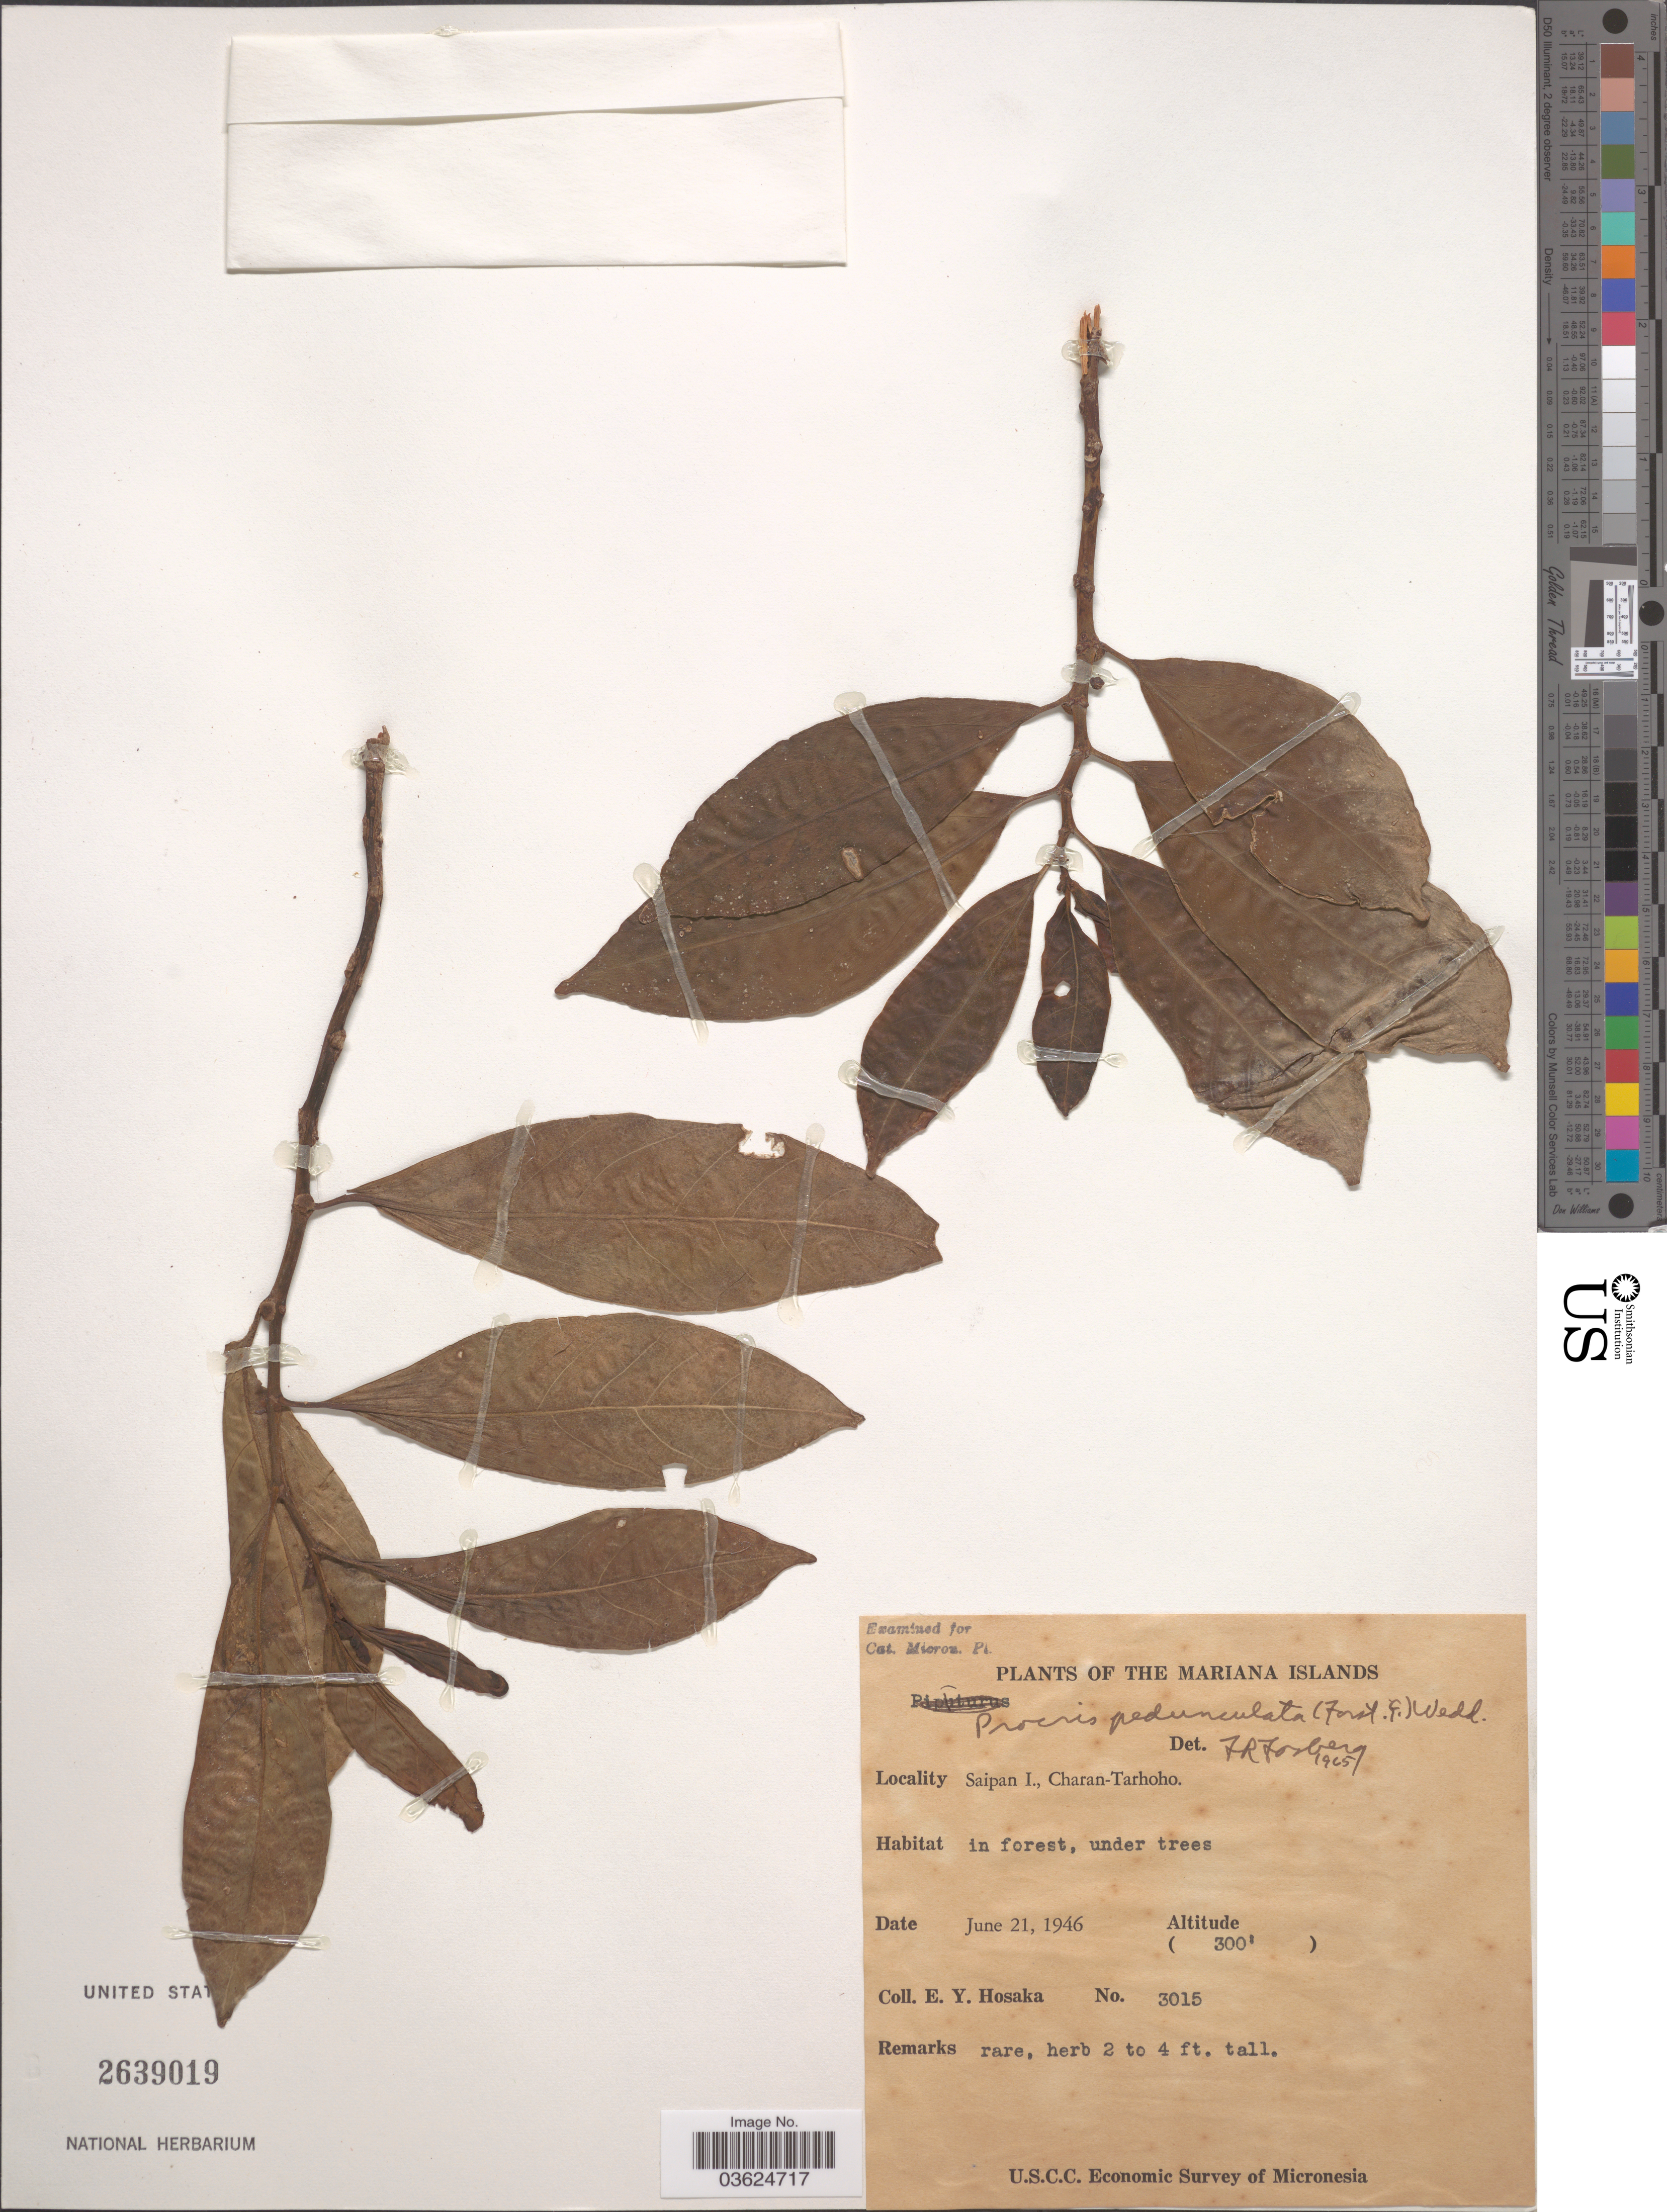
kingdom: Plantae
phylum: Tracheophyta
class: Magnoliopsida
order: Rosales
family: Urticaceae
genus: Procris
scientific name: Procris pedunculata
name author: (J.R. Forst. & G. Forst.) Wedd.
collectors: E. Y. Hosaka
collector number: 3015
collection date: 1946-06-21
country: Northern Mariana Islands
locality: The Mariana Islands. Saipan I., Charan-Tarhoho.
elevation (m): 91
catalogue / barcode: US 2639019